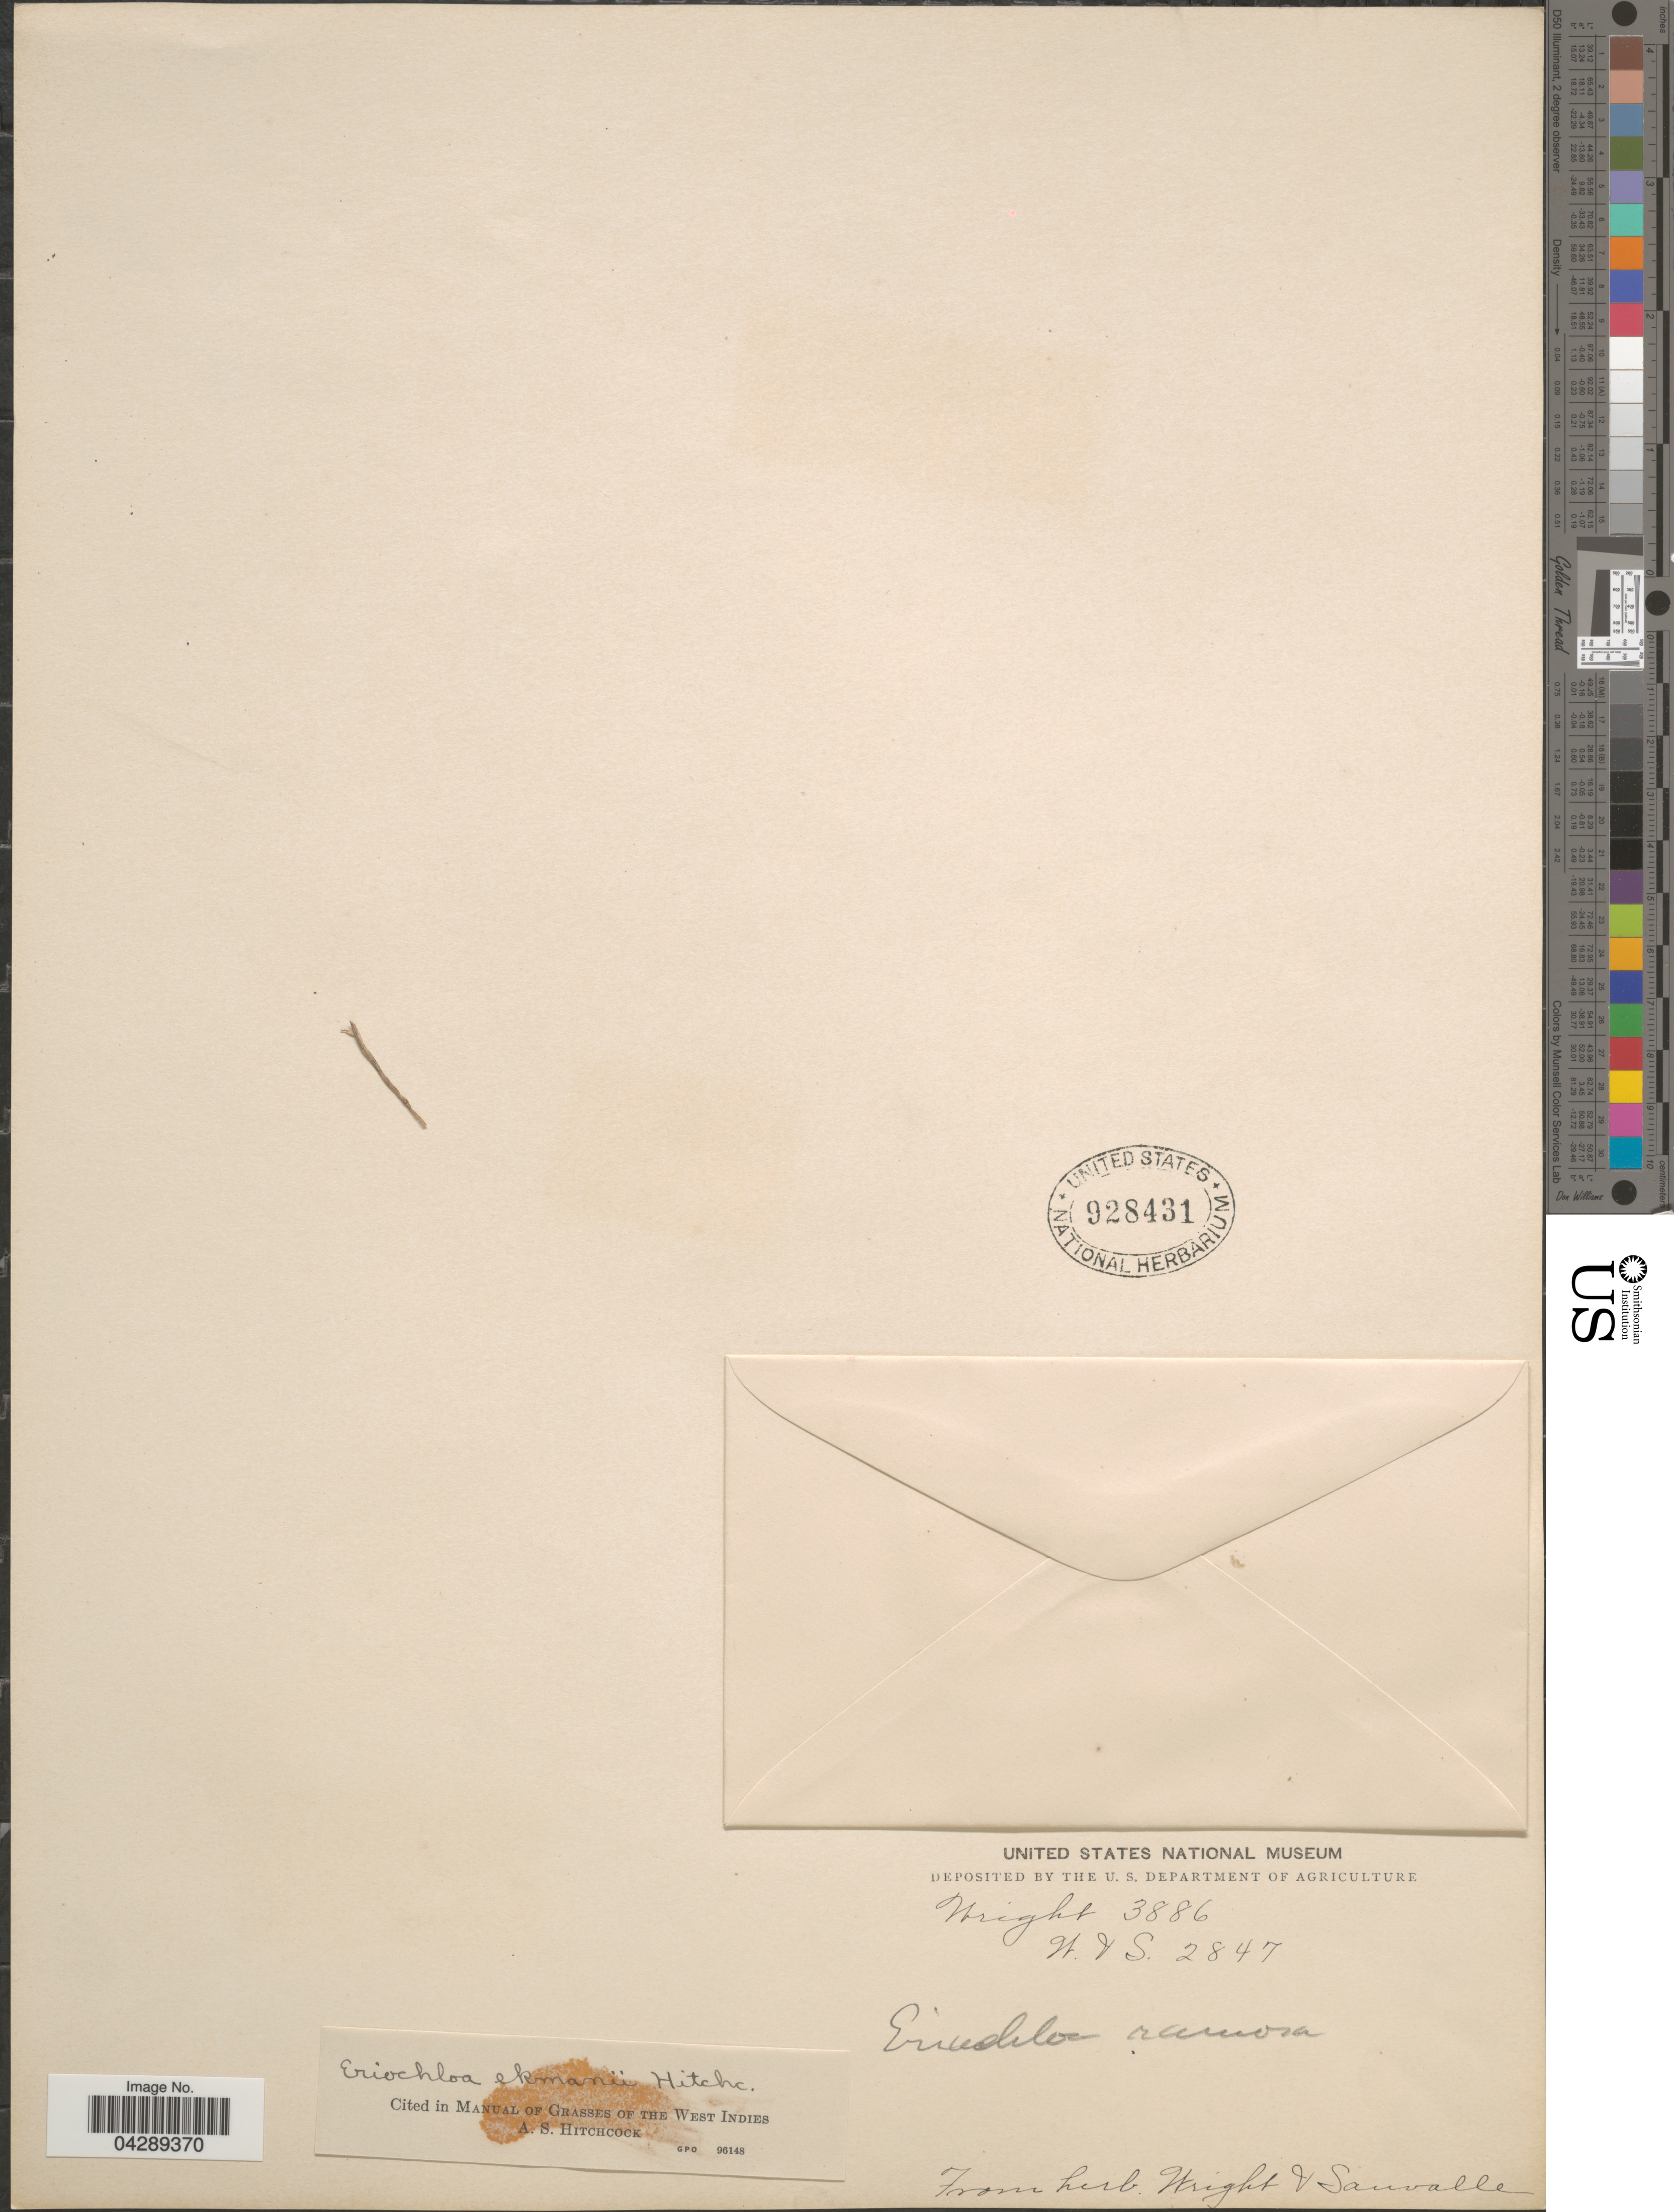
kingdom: Plantae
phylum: Tracheophyta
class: Liliopsida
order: Poales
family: Poaceae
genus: Eriochloa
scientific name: Eriochloa setosa var. ekmanii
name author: (Hitchc.) R.B. Shaw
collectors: Wright, --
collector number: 3886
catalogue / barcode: US 928431